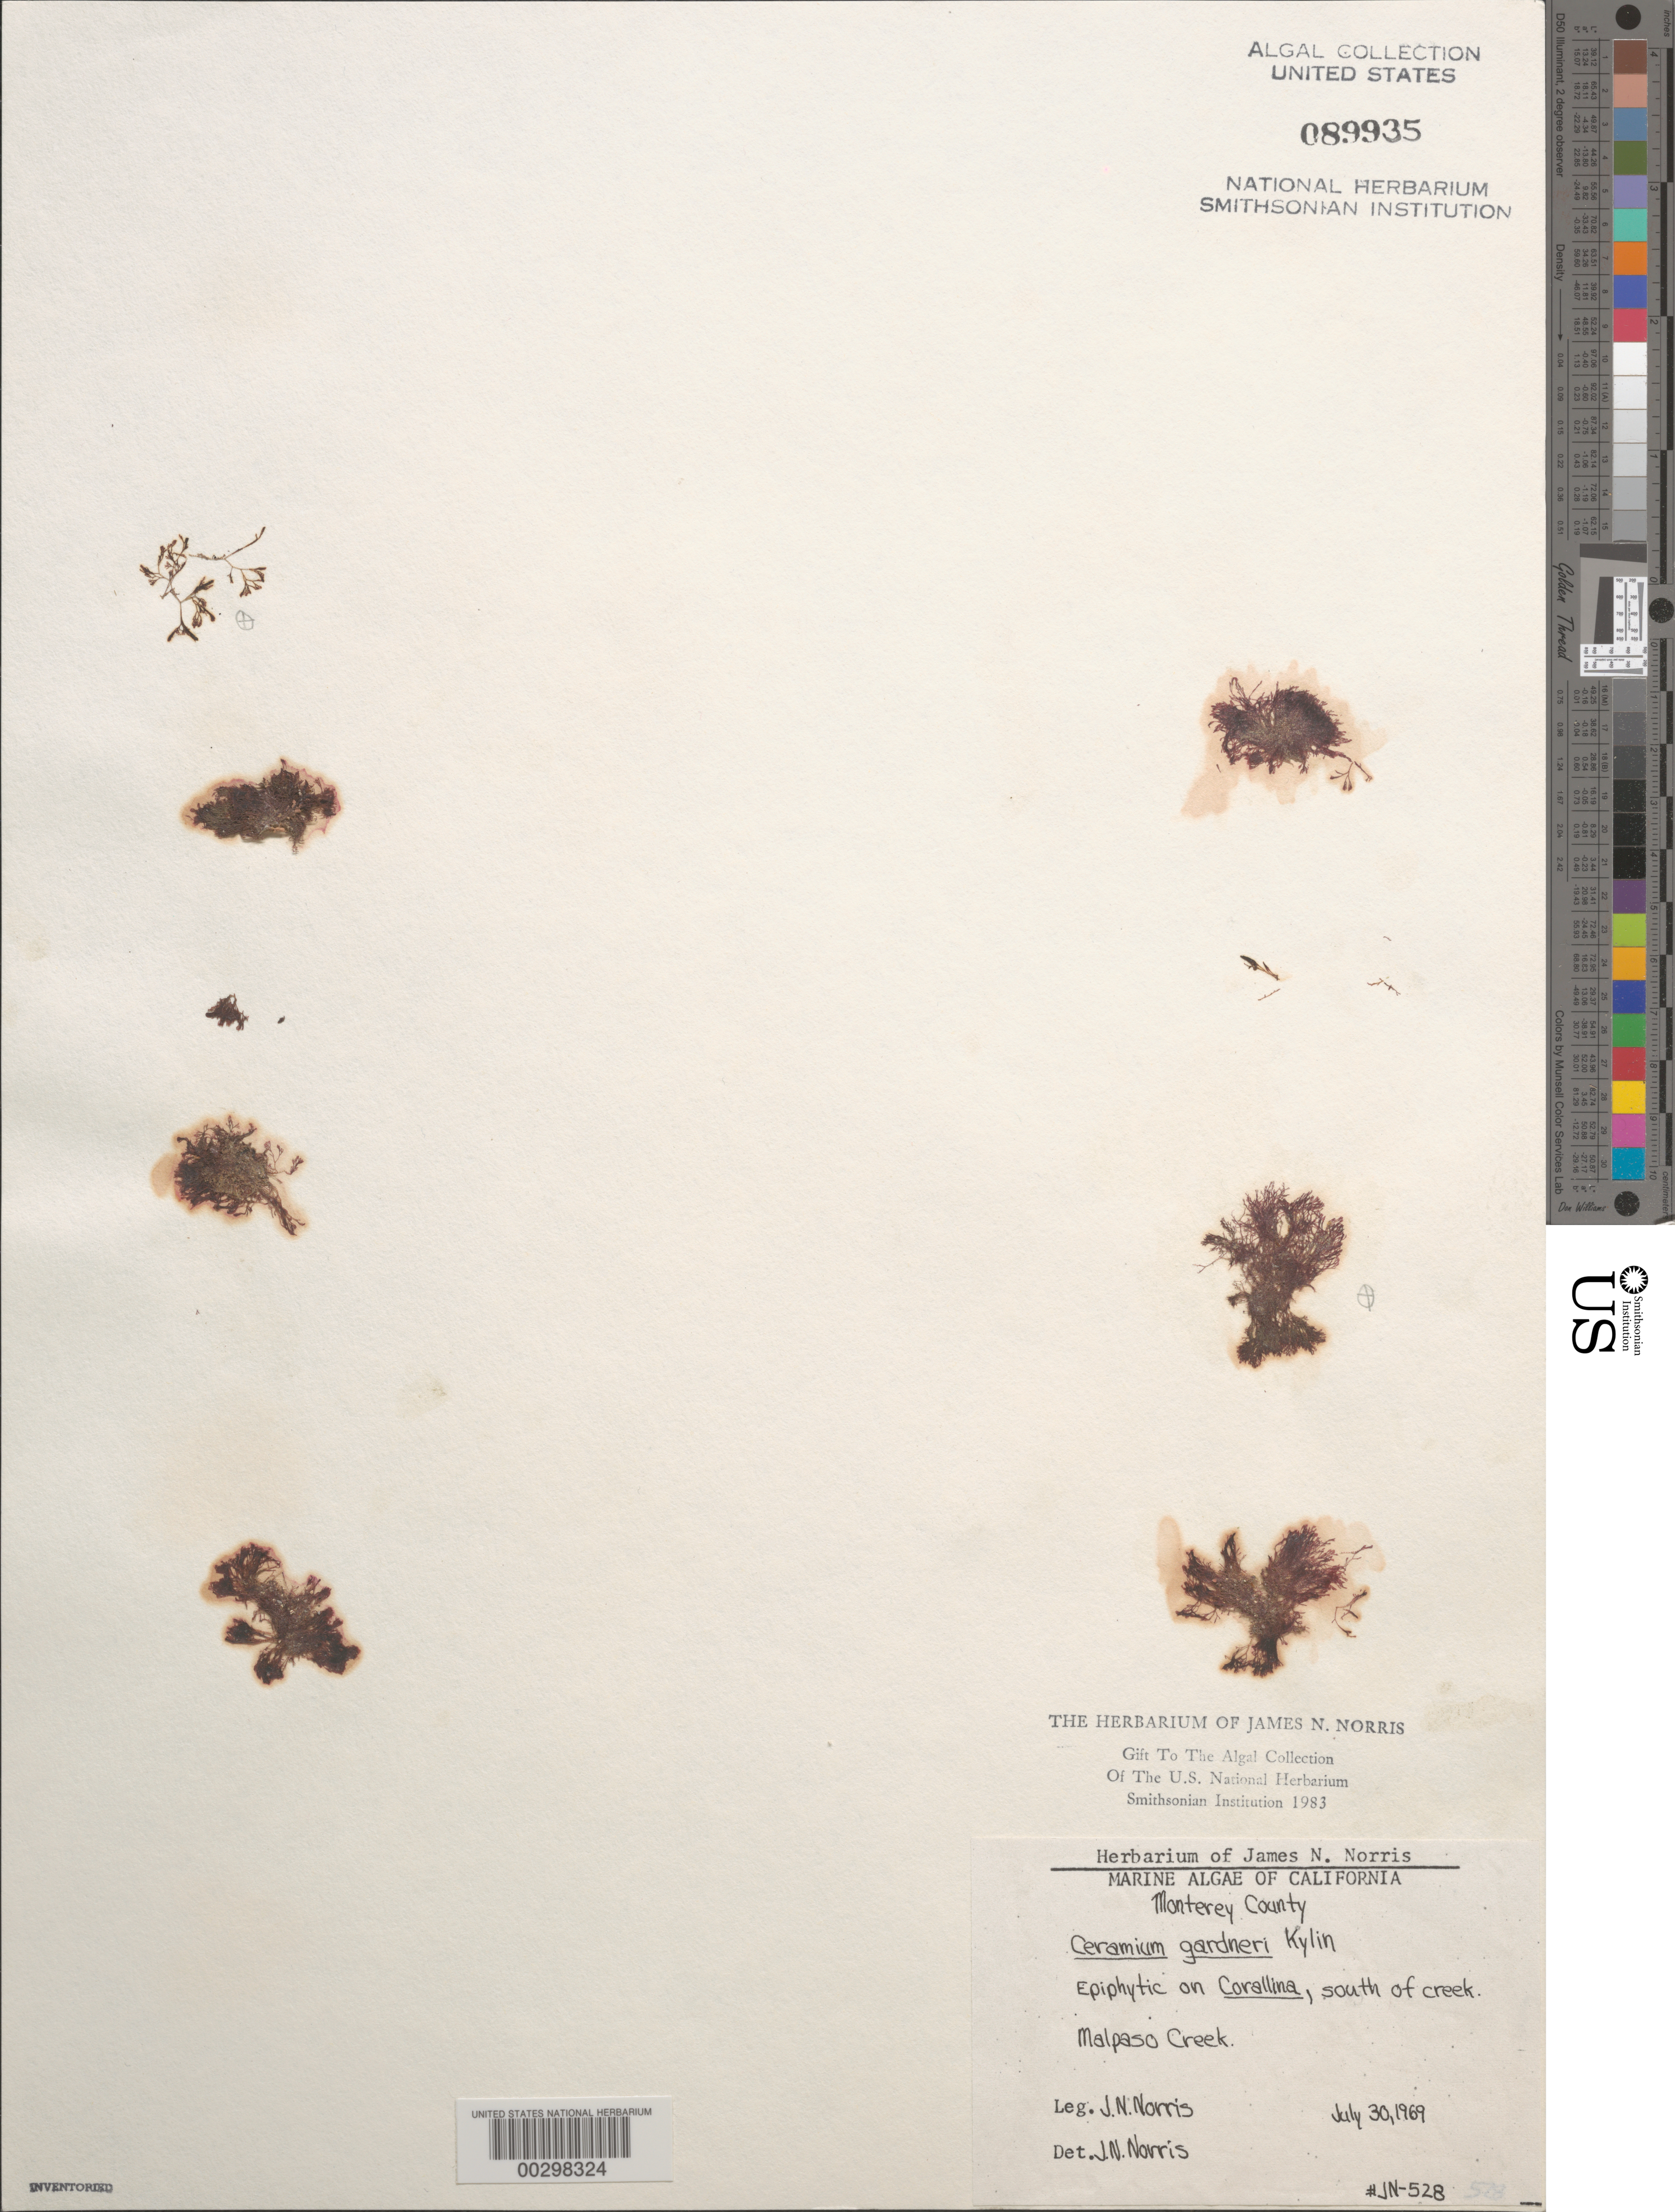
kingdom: Plantae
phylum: Rhodophyta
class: Florideophyceae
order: Ceramiales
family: Ceramiaceae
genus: Ceramium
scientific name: Ceramium gardneri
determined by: Norris, James N.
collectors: J. N. Norris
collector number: JN-528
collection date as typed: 30 Jul 1969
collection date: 1969-07-30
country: United States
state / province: California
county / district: Monterey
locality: South of Malpaso Creek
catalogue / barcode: US 89935